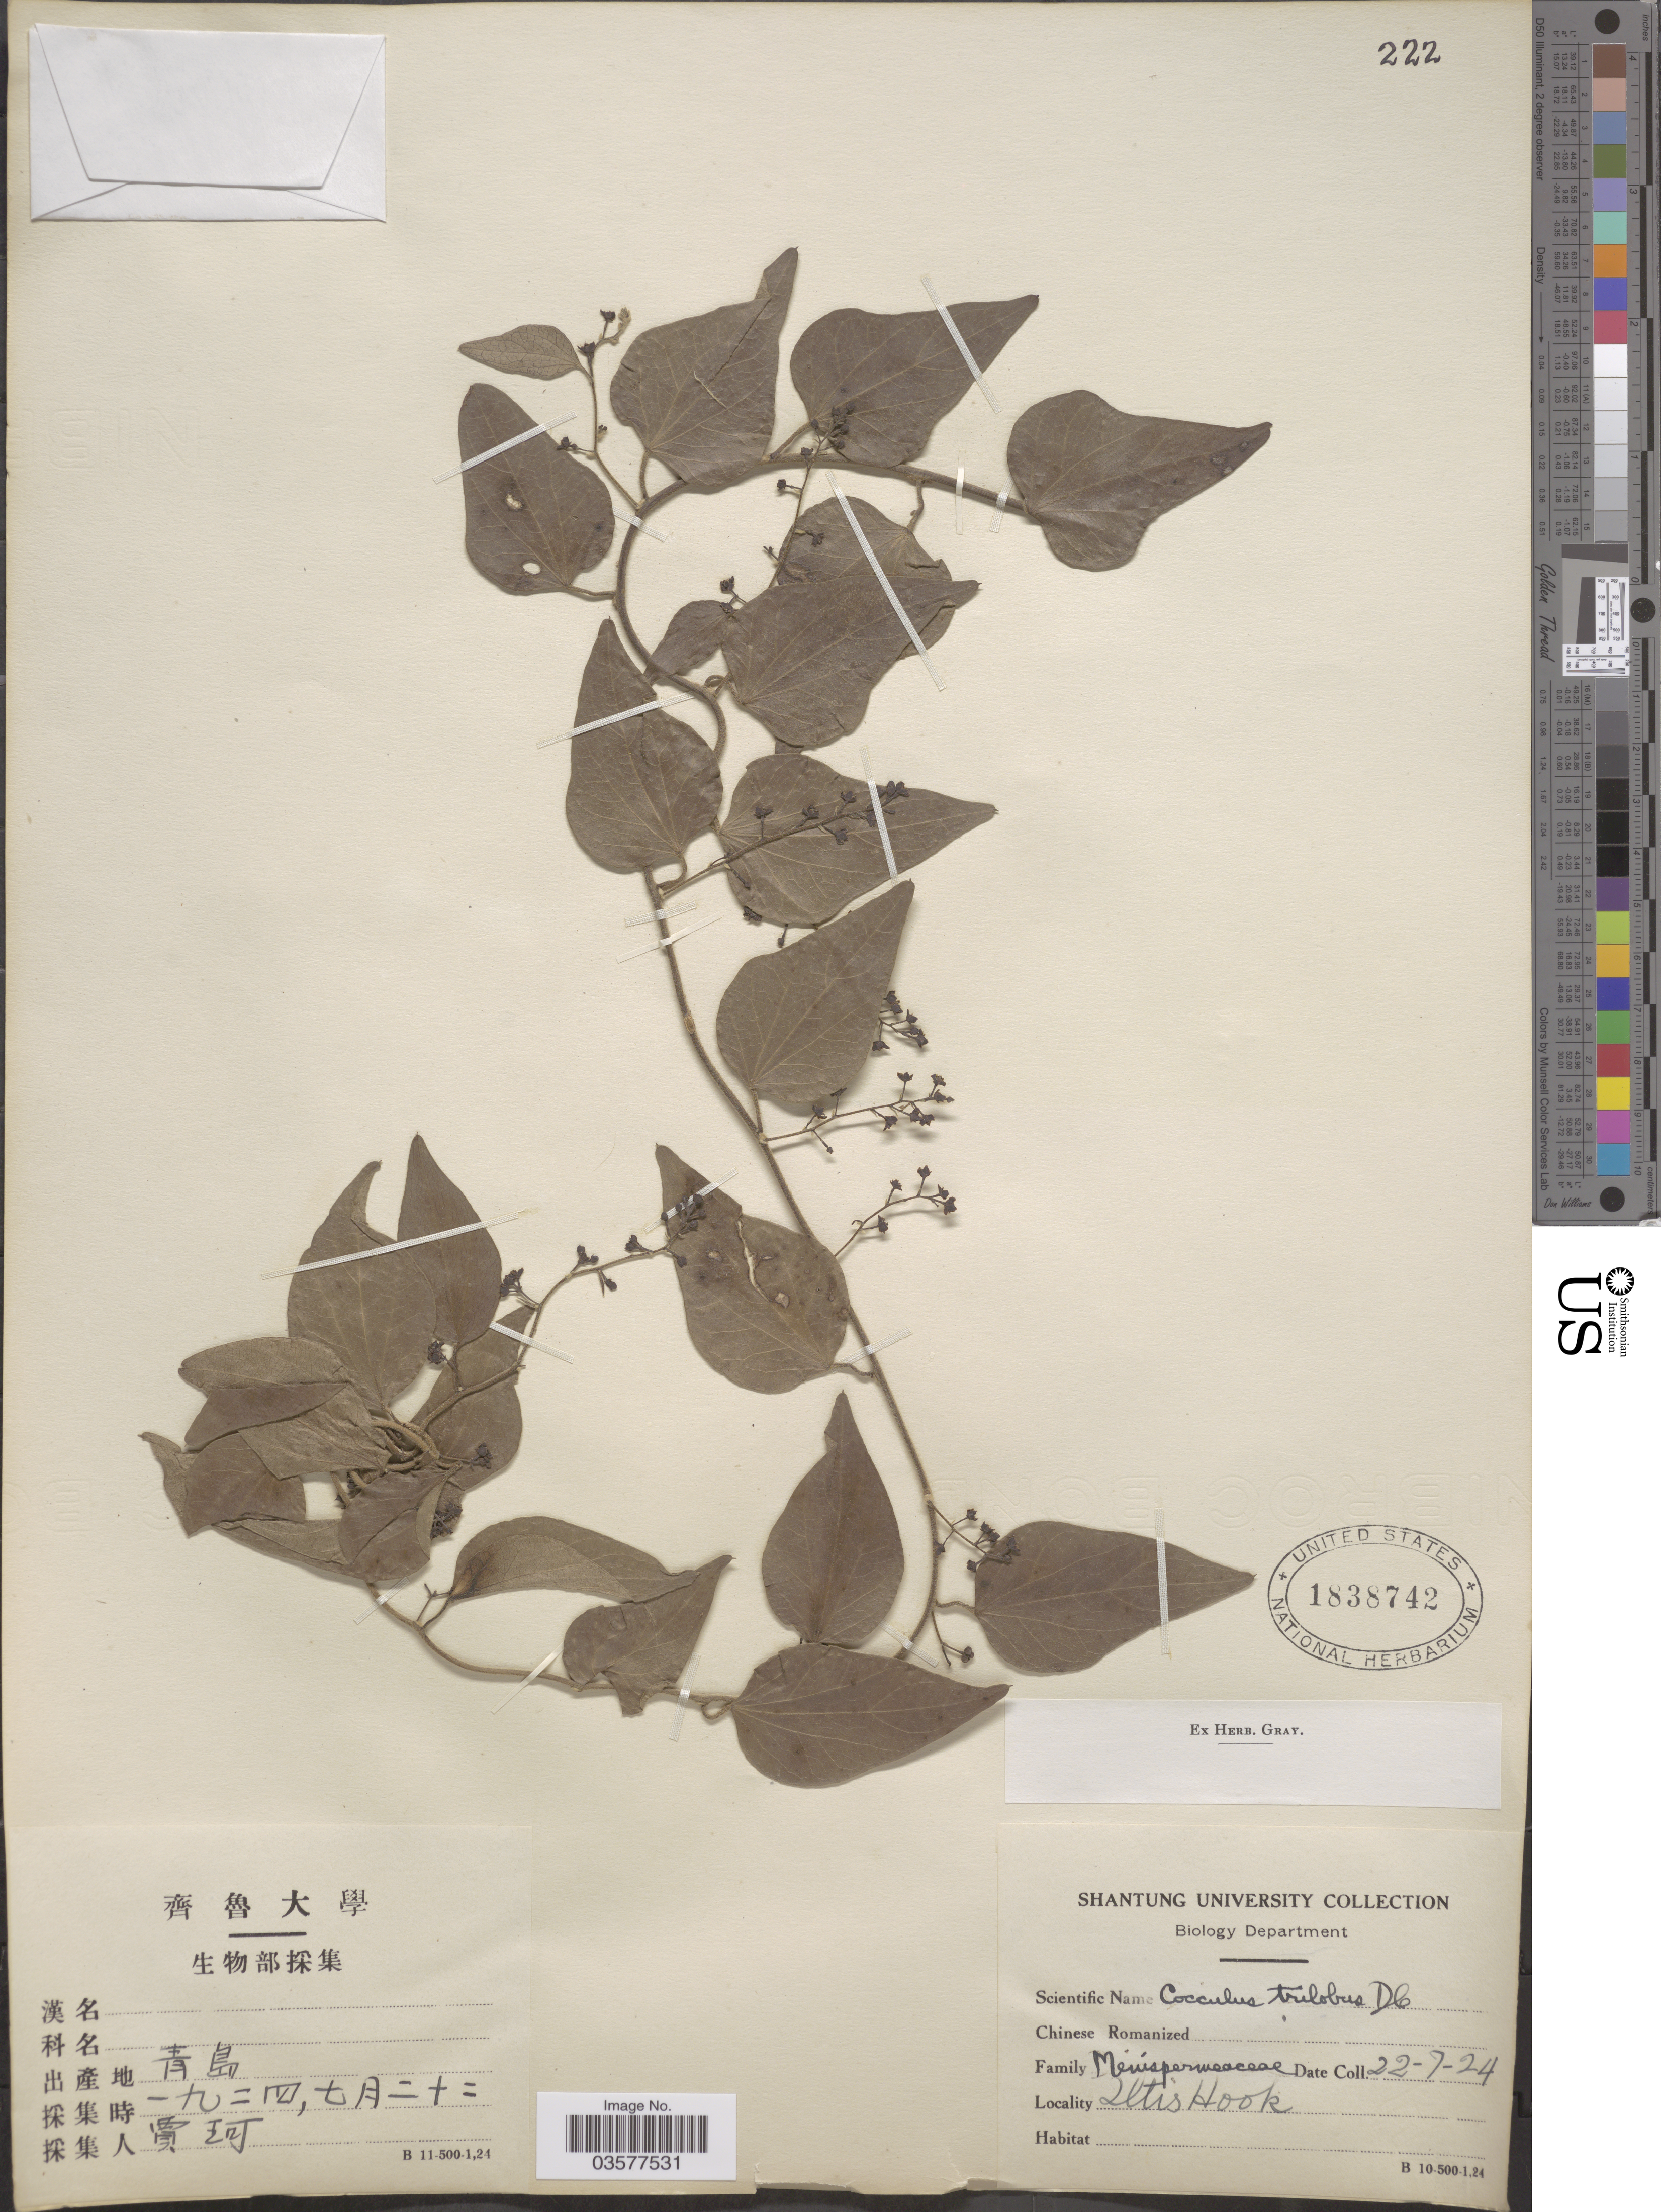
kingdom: Plantae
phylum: Tracheophyta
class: Magnoliopsida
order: Ranunculales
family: Menispermaceae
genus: Cocculus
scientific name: Cocculus orbiculatus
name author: (L.) DC.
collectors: Shantung University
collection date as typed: Transcribed d/m/y: 22/7/24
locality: Iltis Hook.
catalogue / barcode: US 1838742